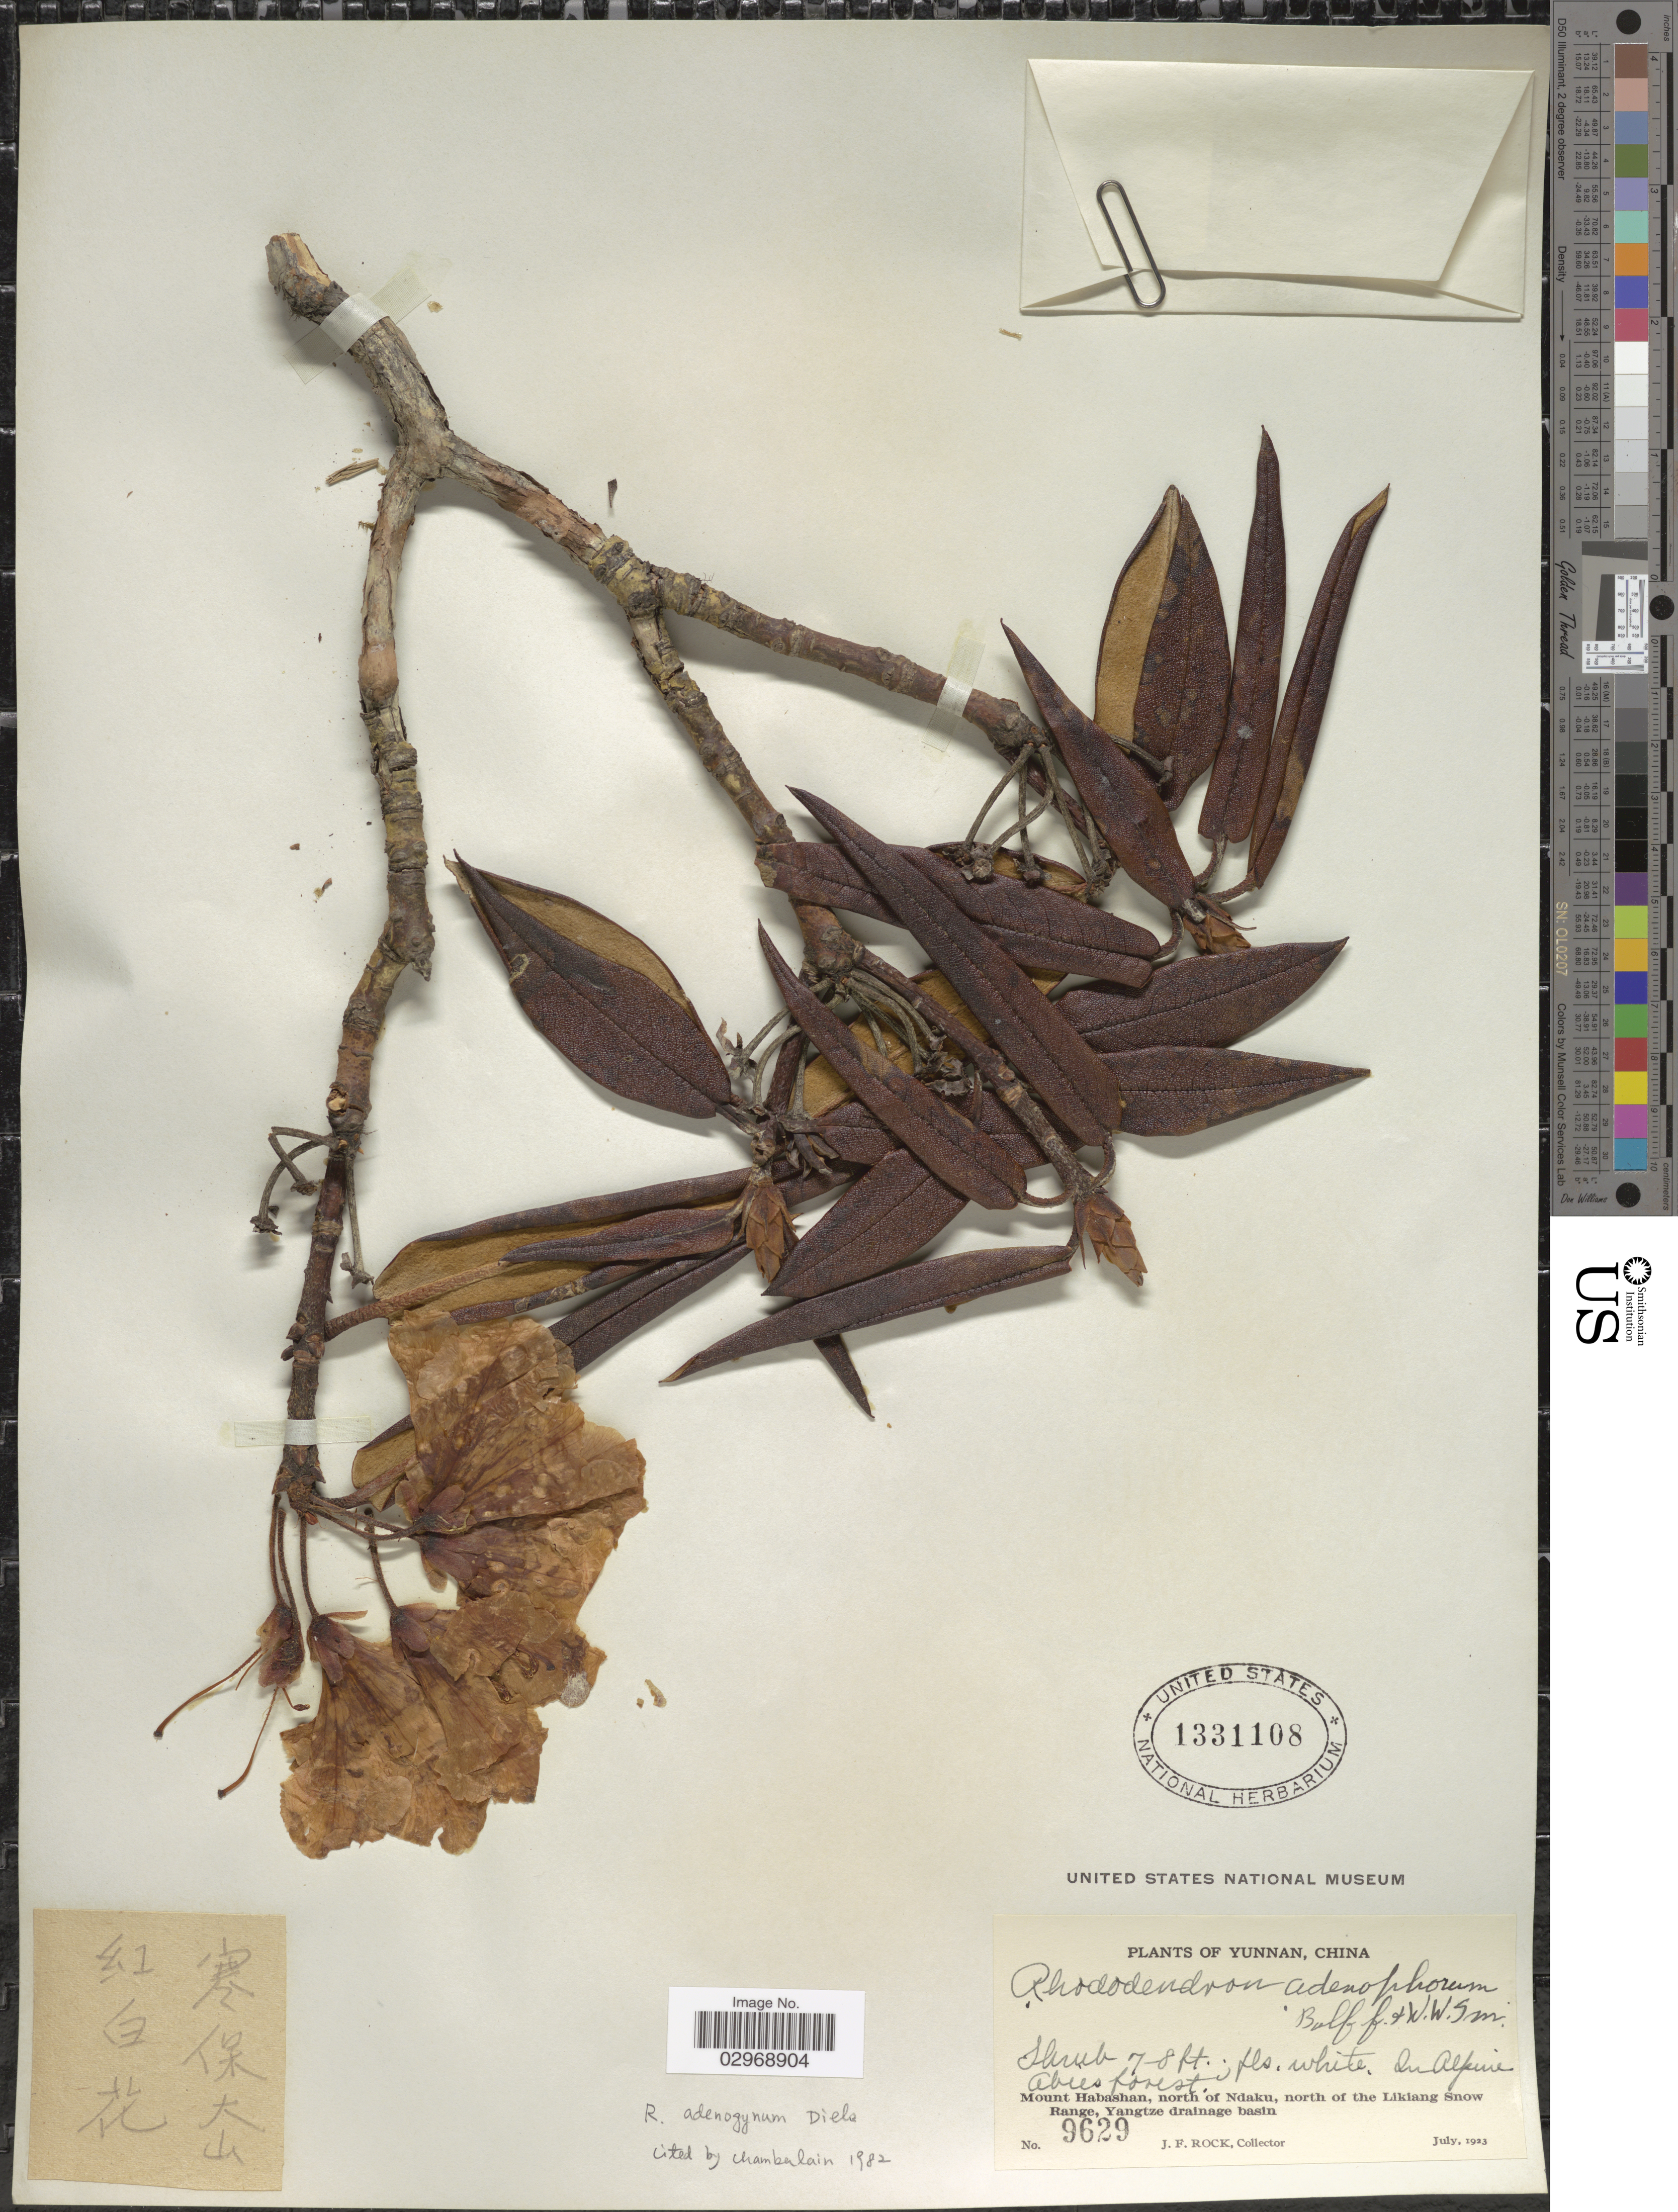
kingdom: Plantae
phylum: Tracheophyta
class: Magnoliopsida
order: Ericales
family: Ericaceae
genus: Rhododendron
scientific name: Rhododendron adenogynum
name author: Diels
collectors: J. Rock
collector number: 9629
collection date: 1923-07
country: China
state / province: Yunnan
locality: In Alpine Abies forest. Mount Habashan, north of Ndaku, north of the Likiang Snow Range, Yangtze drainage basin.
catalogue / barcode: US 1331108